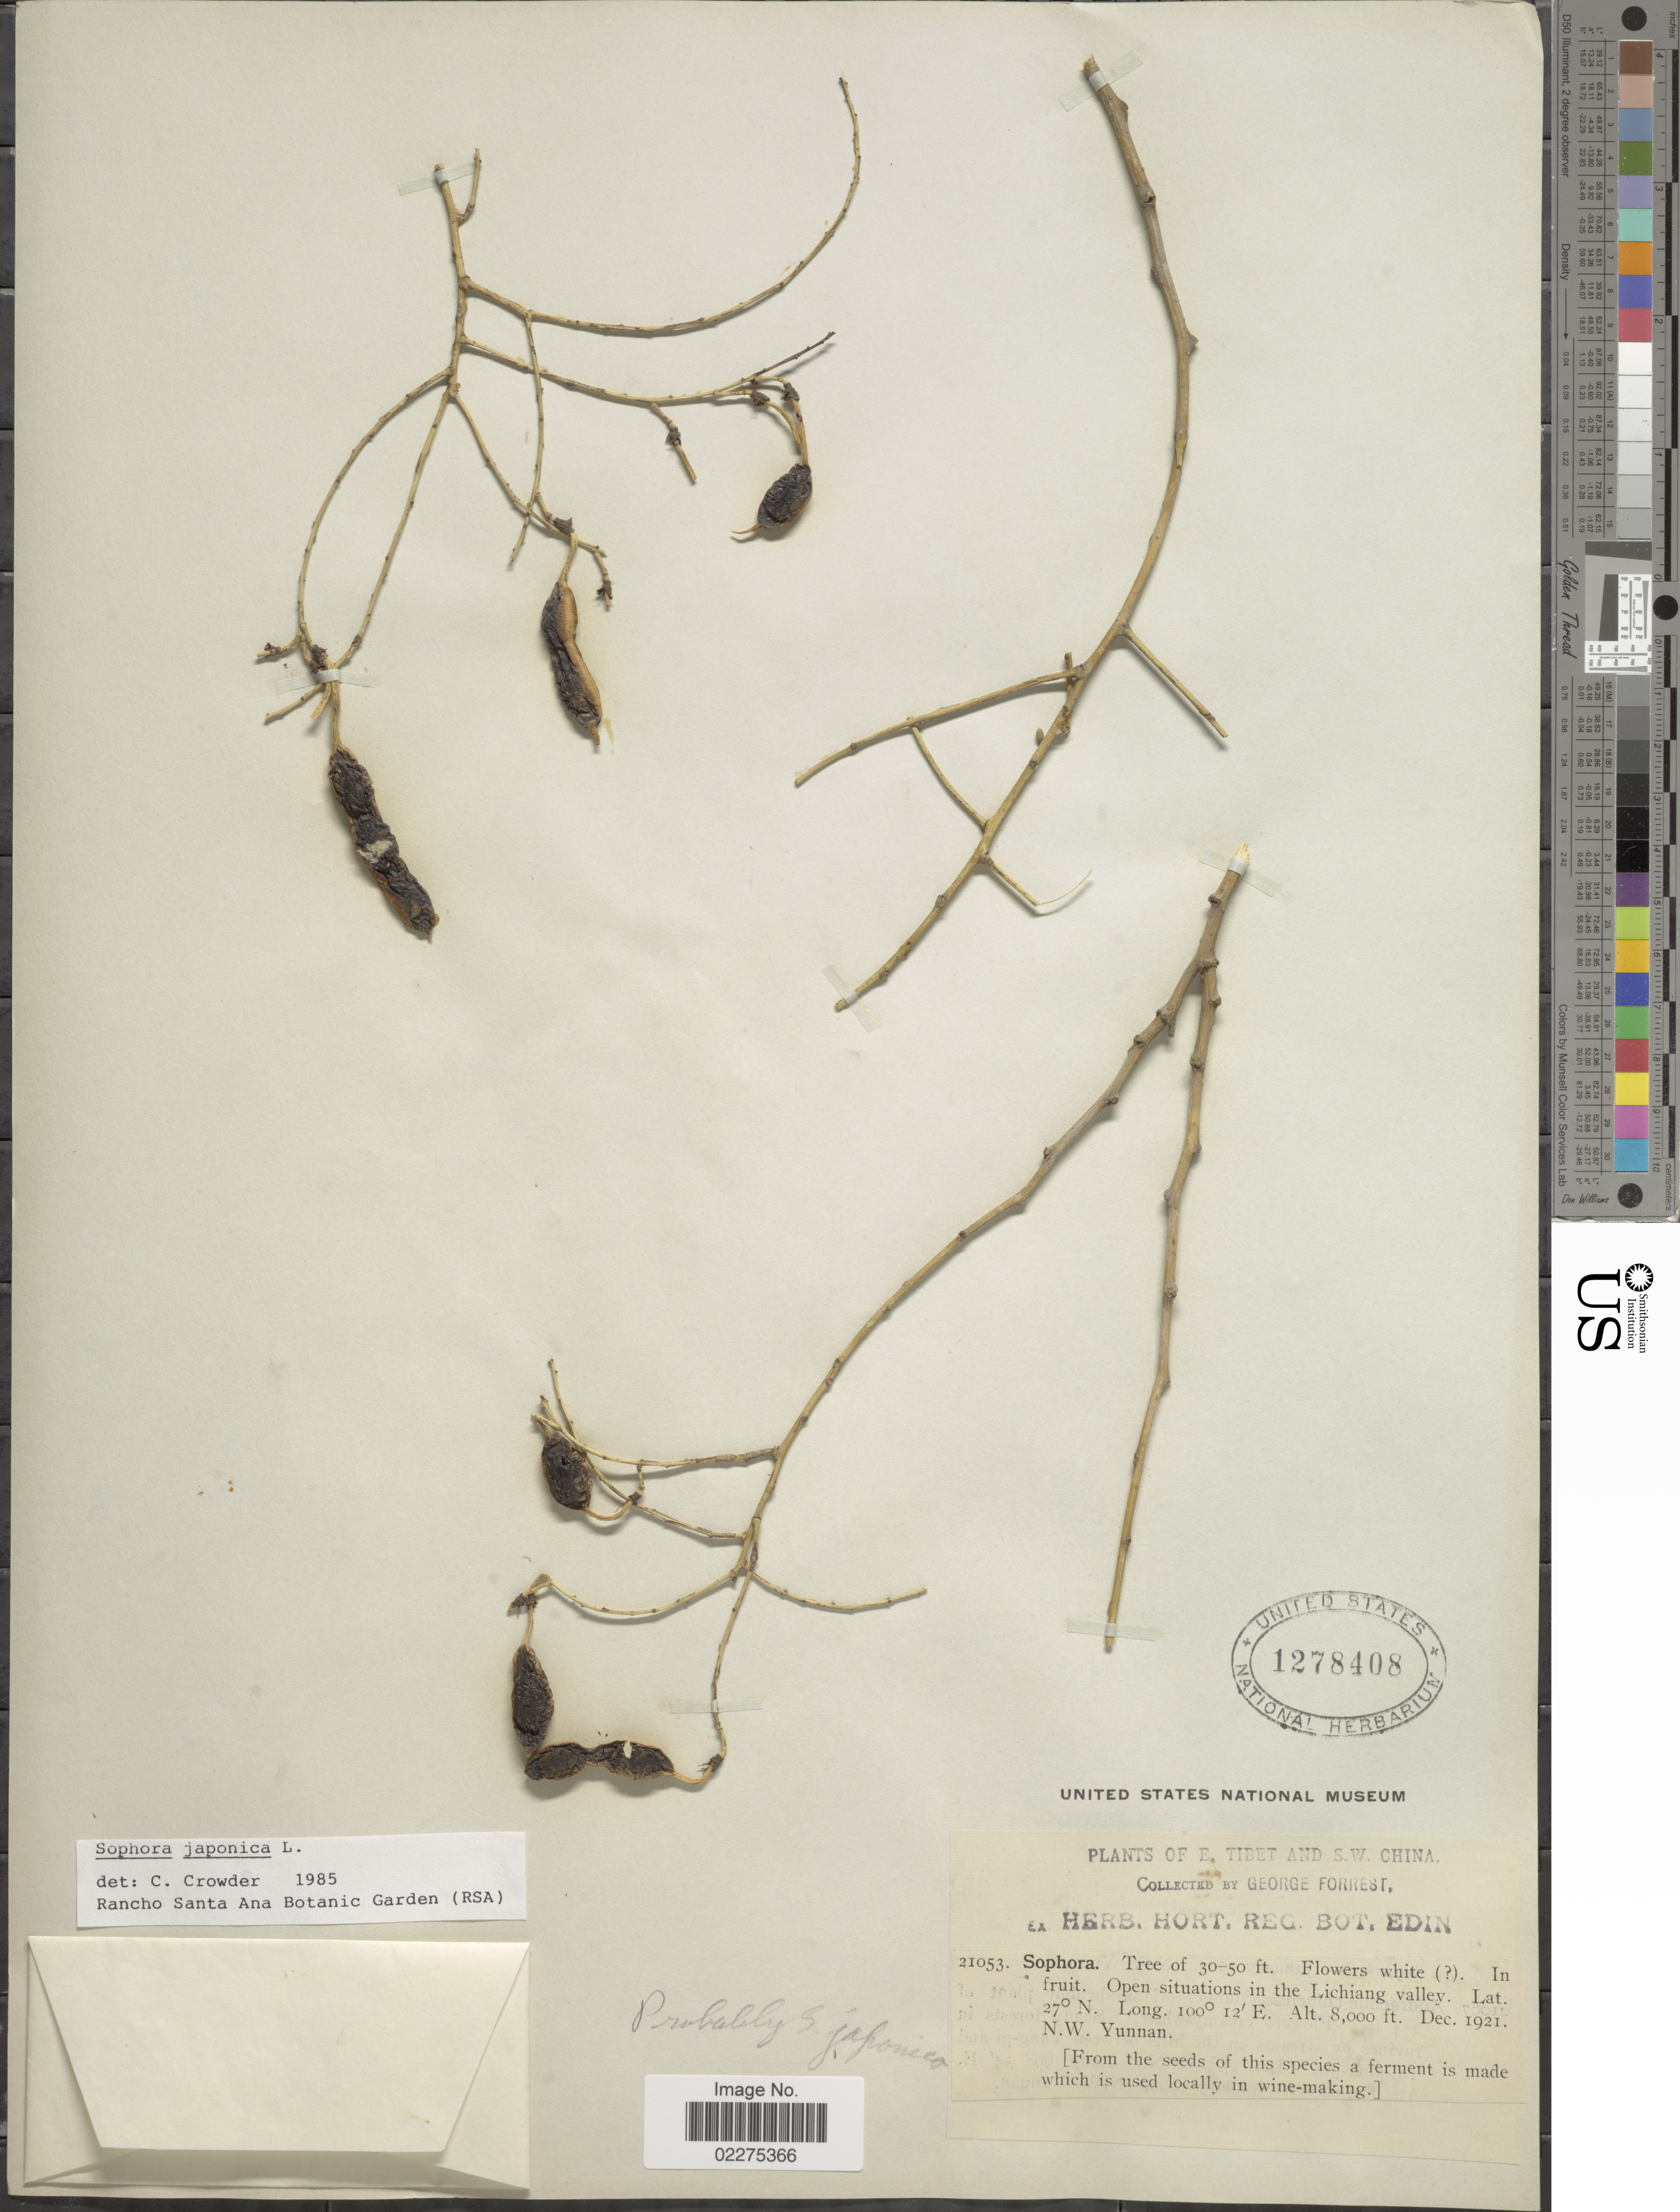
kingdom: Plantae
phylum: Tracheophyta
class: Magnoliopsida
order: Fabales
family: Fabaceae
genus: Sophora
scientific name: Sophora japonica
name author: L.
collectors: G. Forrest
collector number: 21053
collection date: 1921-12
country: China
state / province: Yunnan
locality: E. Tibet and S. W. China. Lichiang valley. N. W. Yunnan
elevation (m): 2438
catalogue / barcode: US 1278408